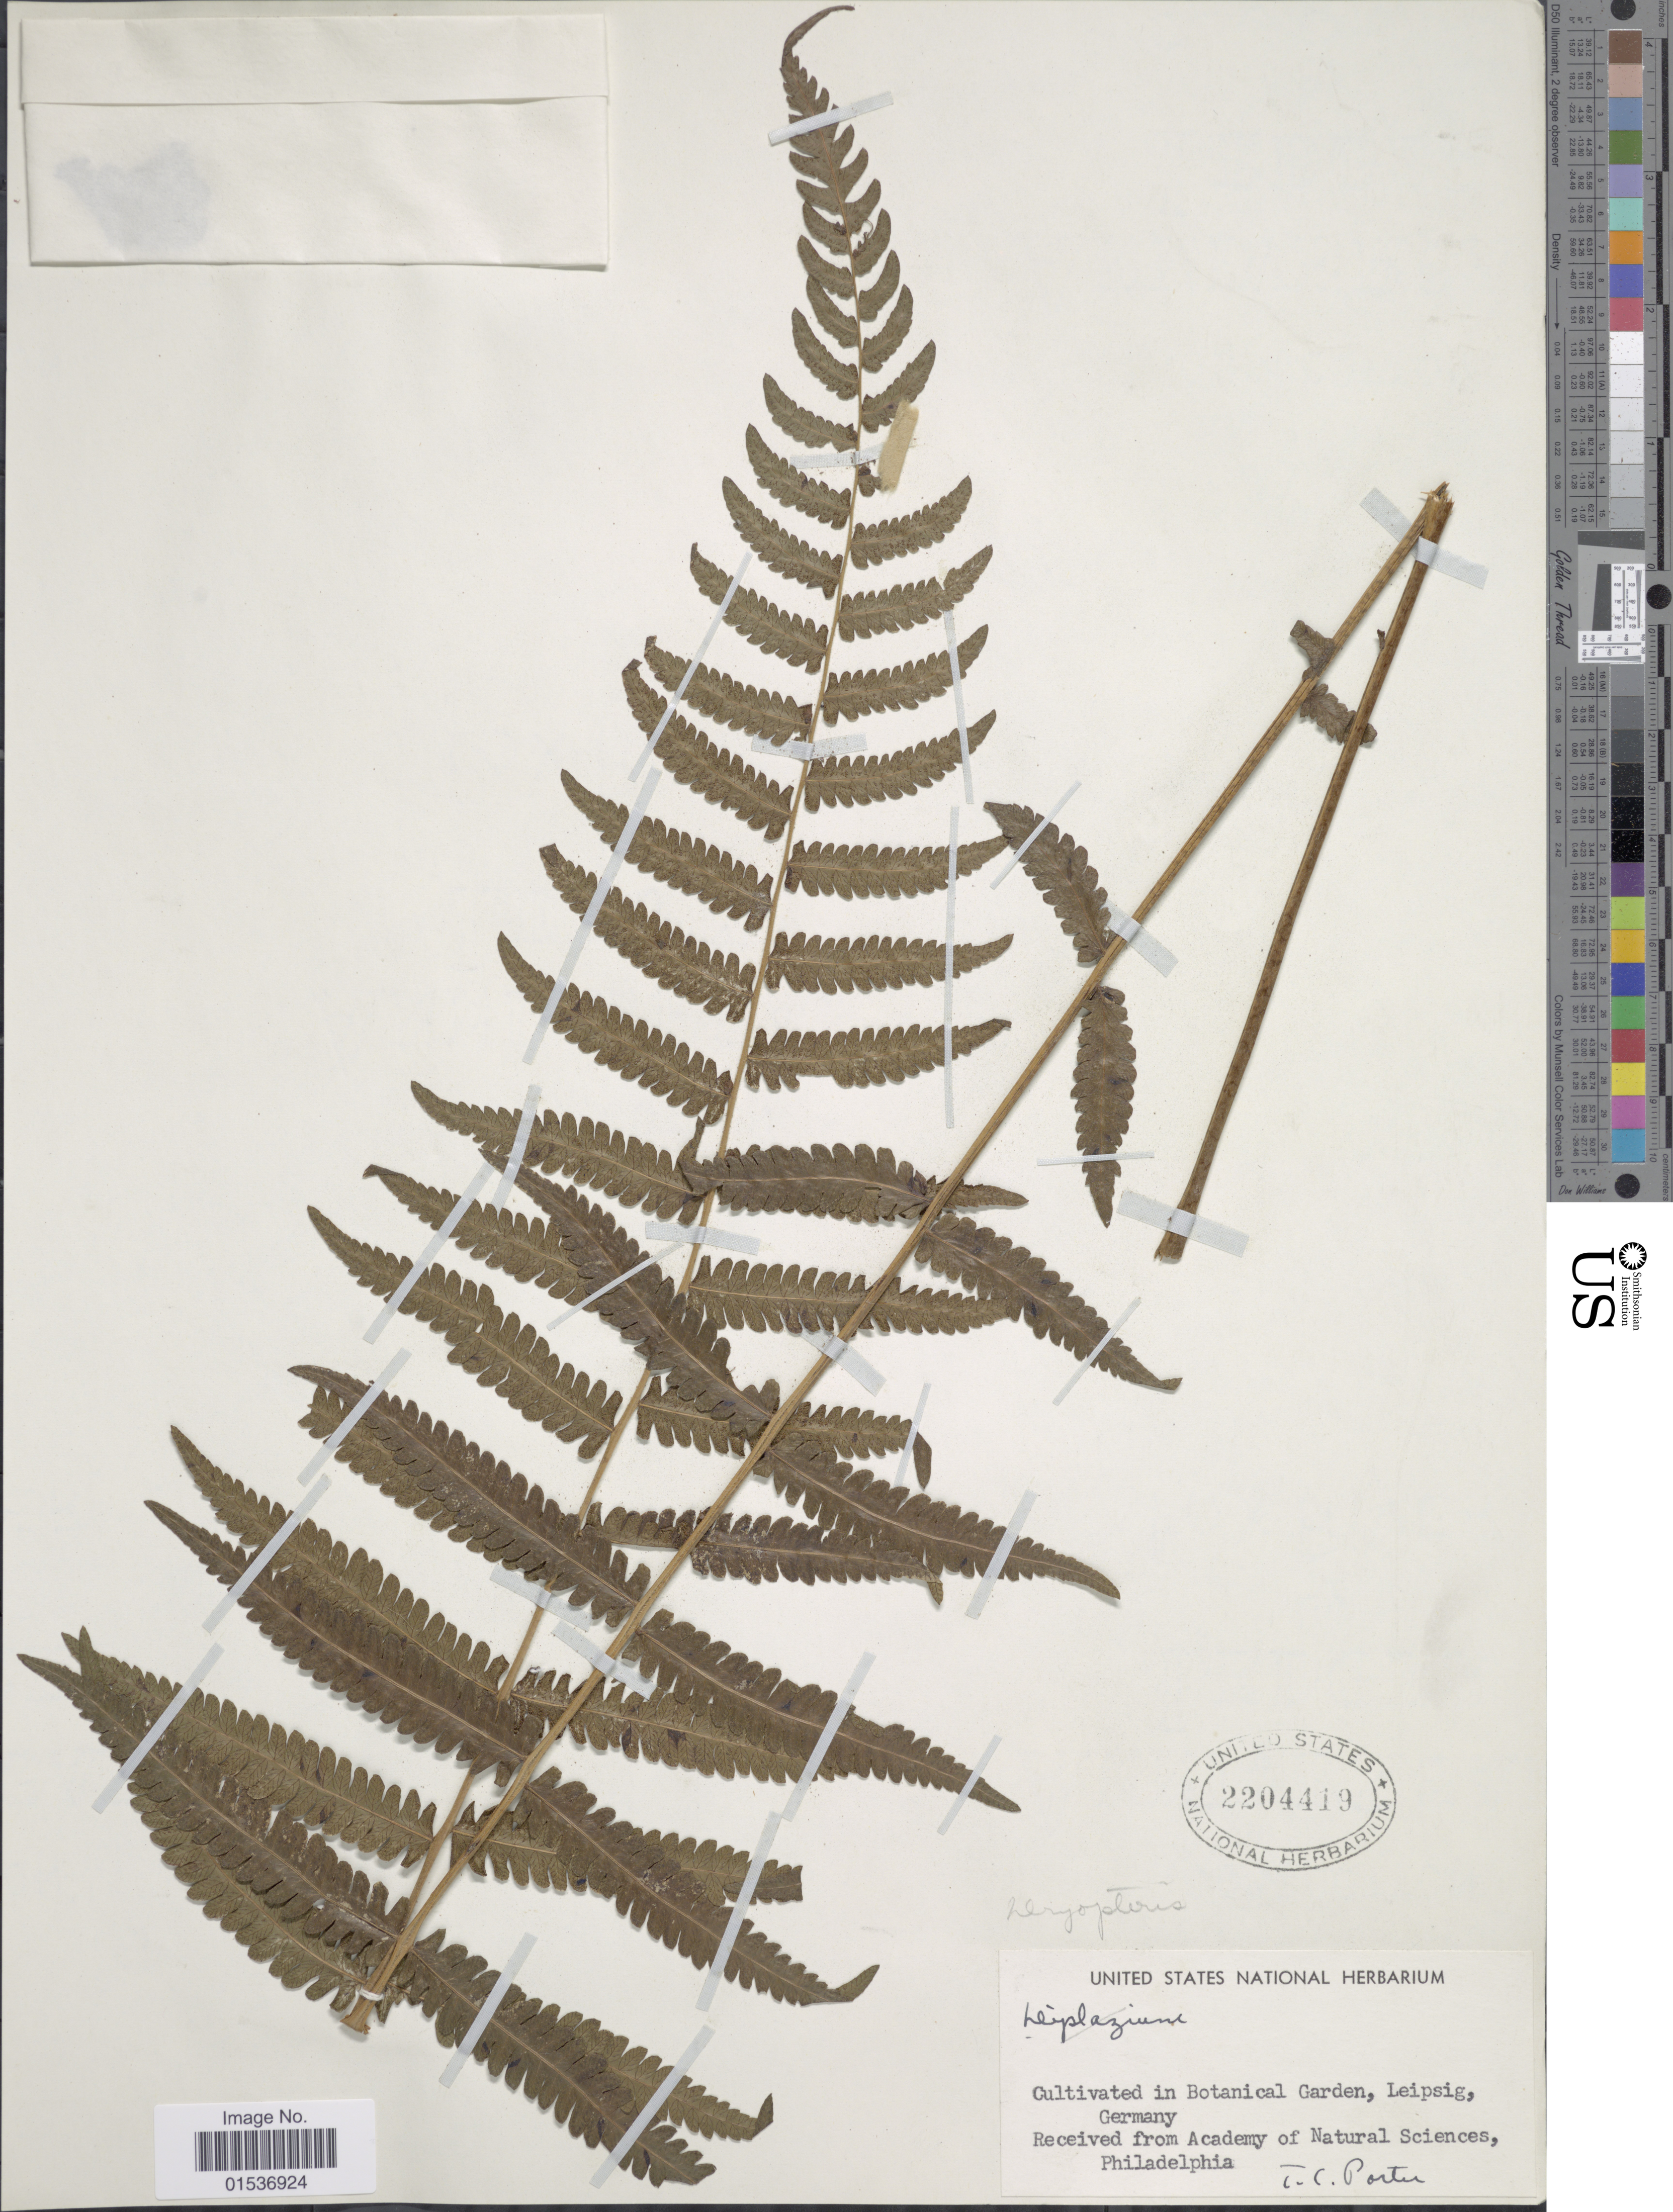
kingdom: Plantae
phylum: Tracheophyta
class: Polypodiopsida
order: Polypodiales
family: Thelypteridaceae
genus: Thelypteris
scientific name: Thelypteris sp.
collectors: T. C. Porter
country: Germany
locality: Botanical Garden, Leipsig, Germany.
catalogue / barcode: US 2204419